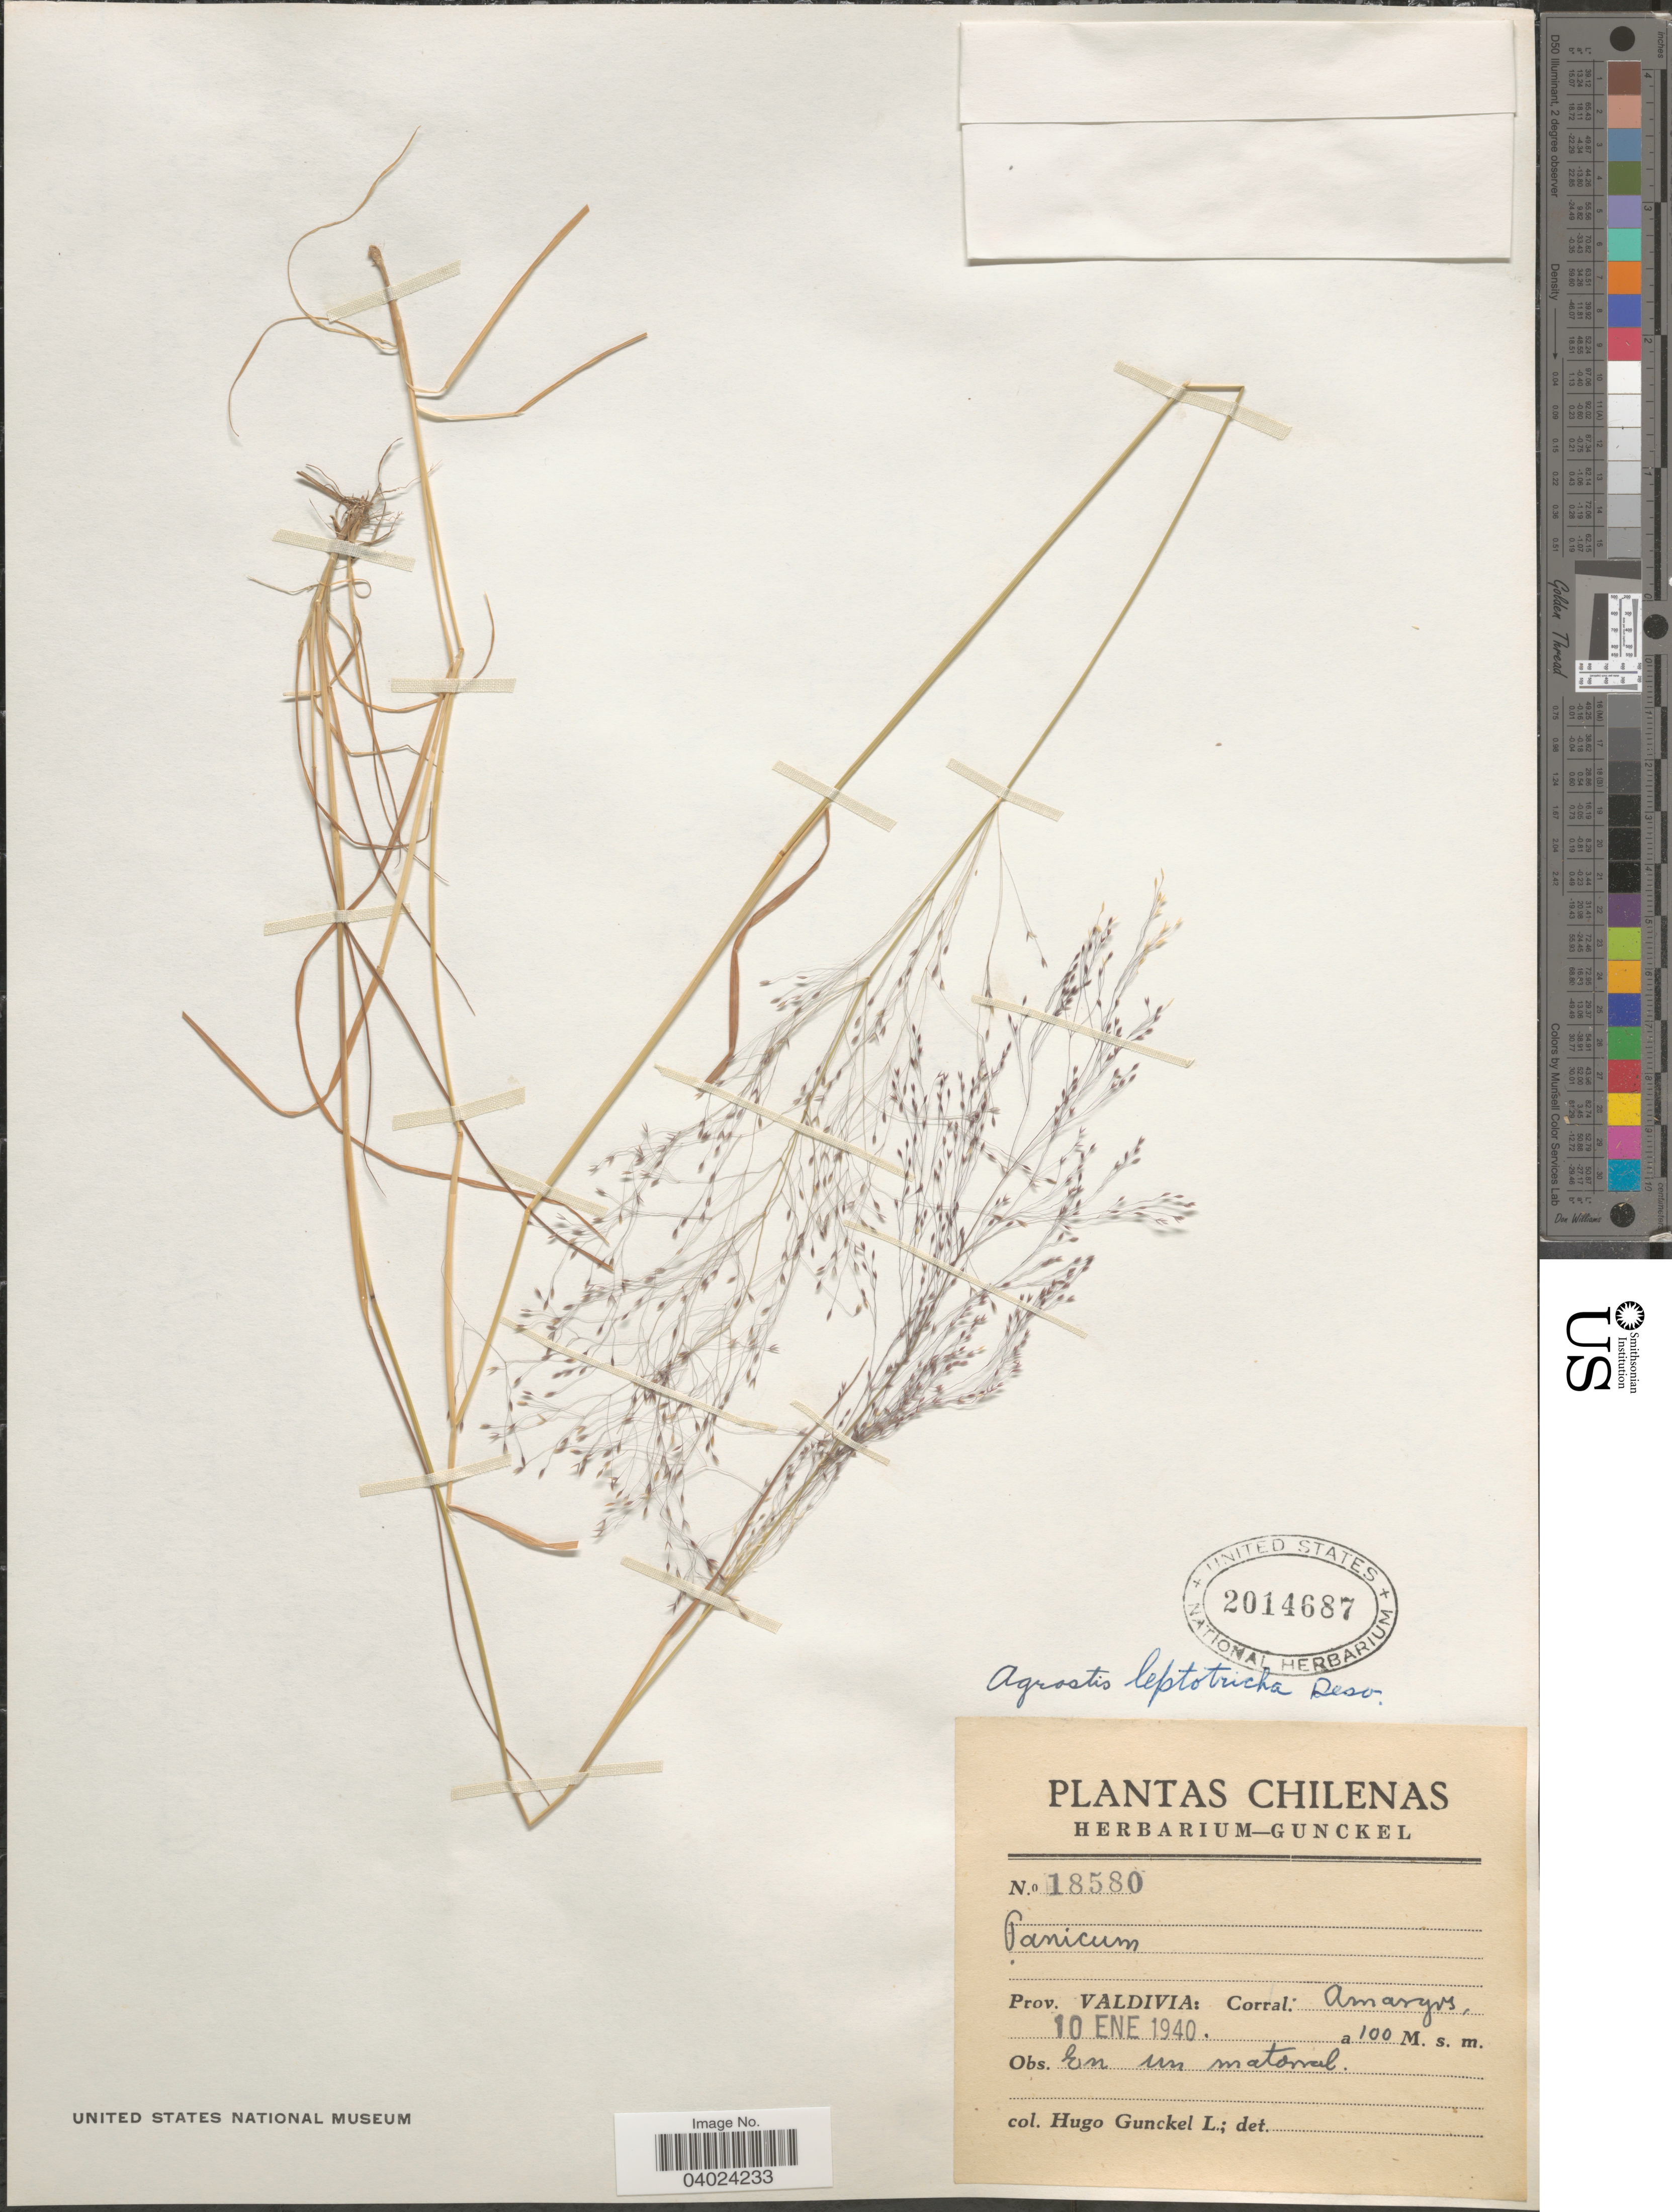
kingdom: Plantae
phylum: Tracheophyta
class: Liliopsida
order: Poales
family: Poaceae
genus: Agrostis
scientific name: Agrostis leptotricha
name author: É. Desv.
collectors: H. Gunckel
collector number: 18580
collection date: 1940-01-10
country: Chile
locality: Prov. Valdivia: Corral: Amaryrs.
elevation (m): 100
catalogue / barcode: US 2014687